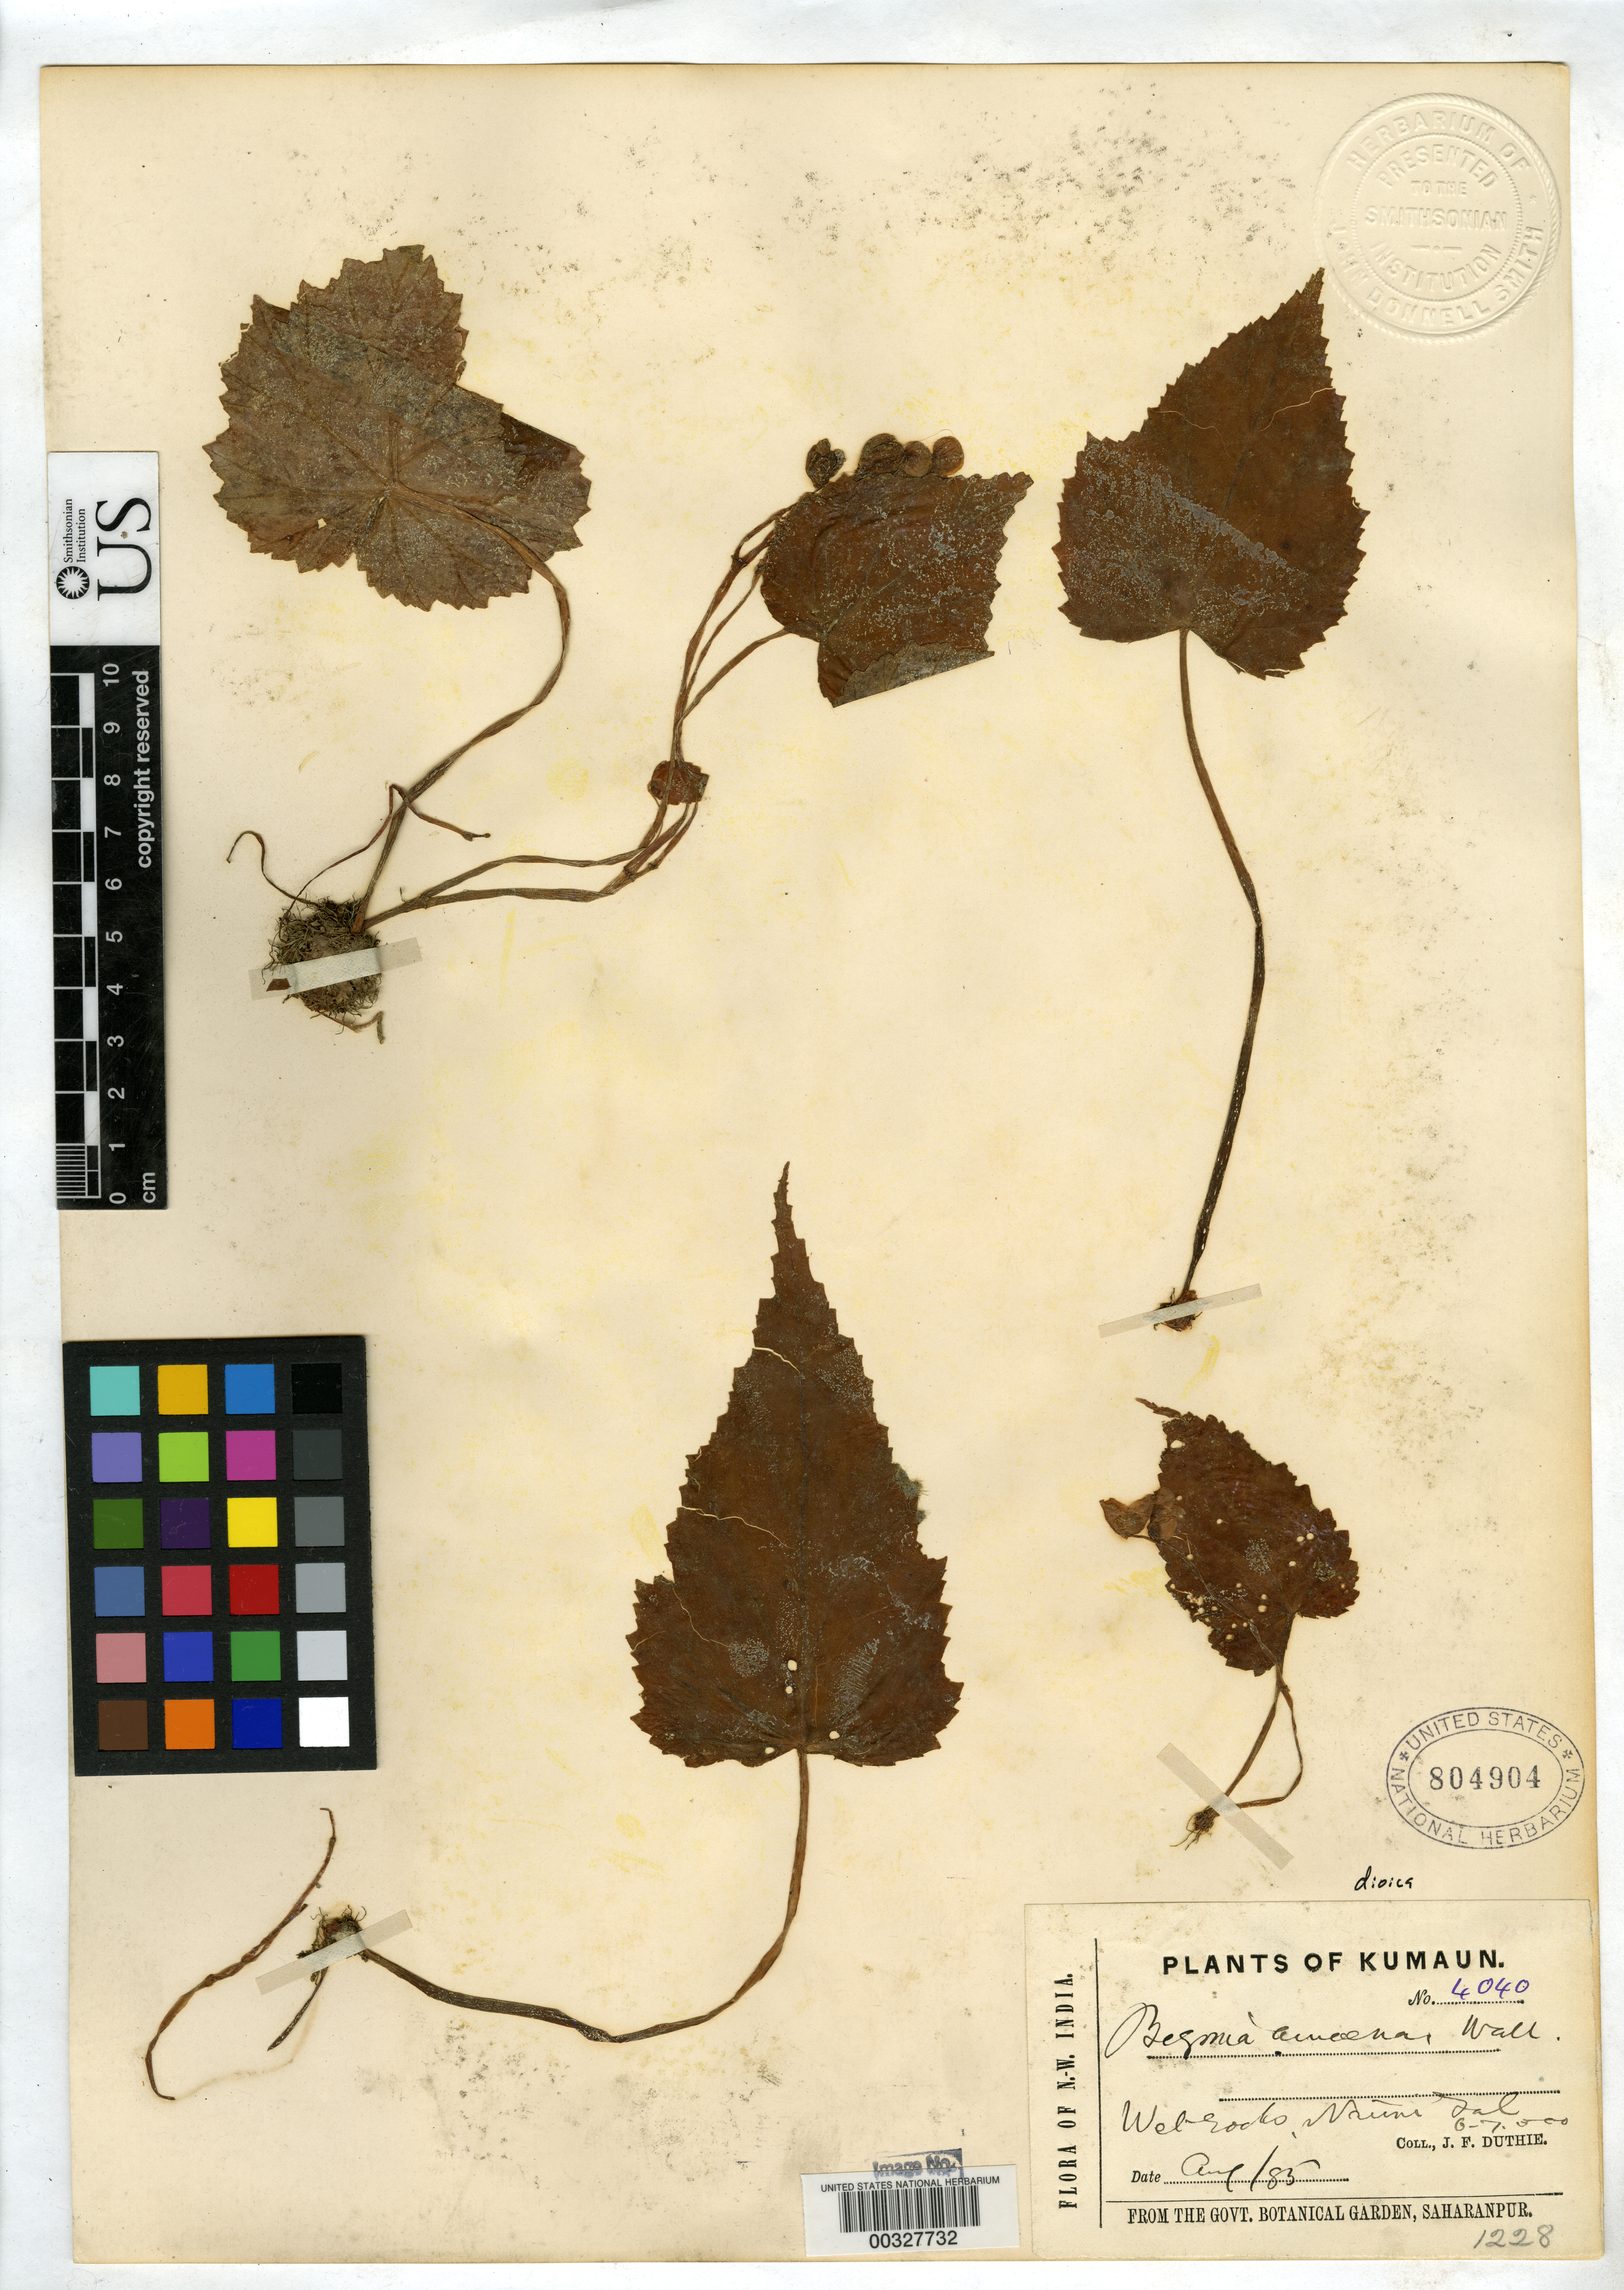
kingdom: Plantae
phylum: Tracheophyta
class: Magnoliopsida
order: Cucurbitales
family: Begoniaceae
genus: Begonia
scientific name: Begonia dioica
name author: Buch.-Ham. ex D. Don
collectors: J. F. Duthie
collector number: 4040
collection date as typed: Aug 1885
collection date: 1885-08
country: India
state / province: Uttar Pradesh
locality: Kumaun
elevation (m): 1829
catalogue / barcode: US 804904